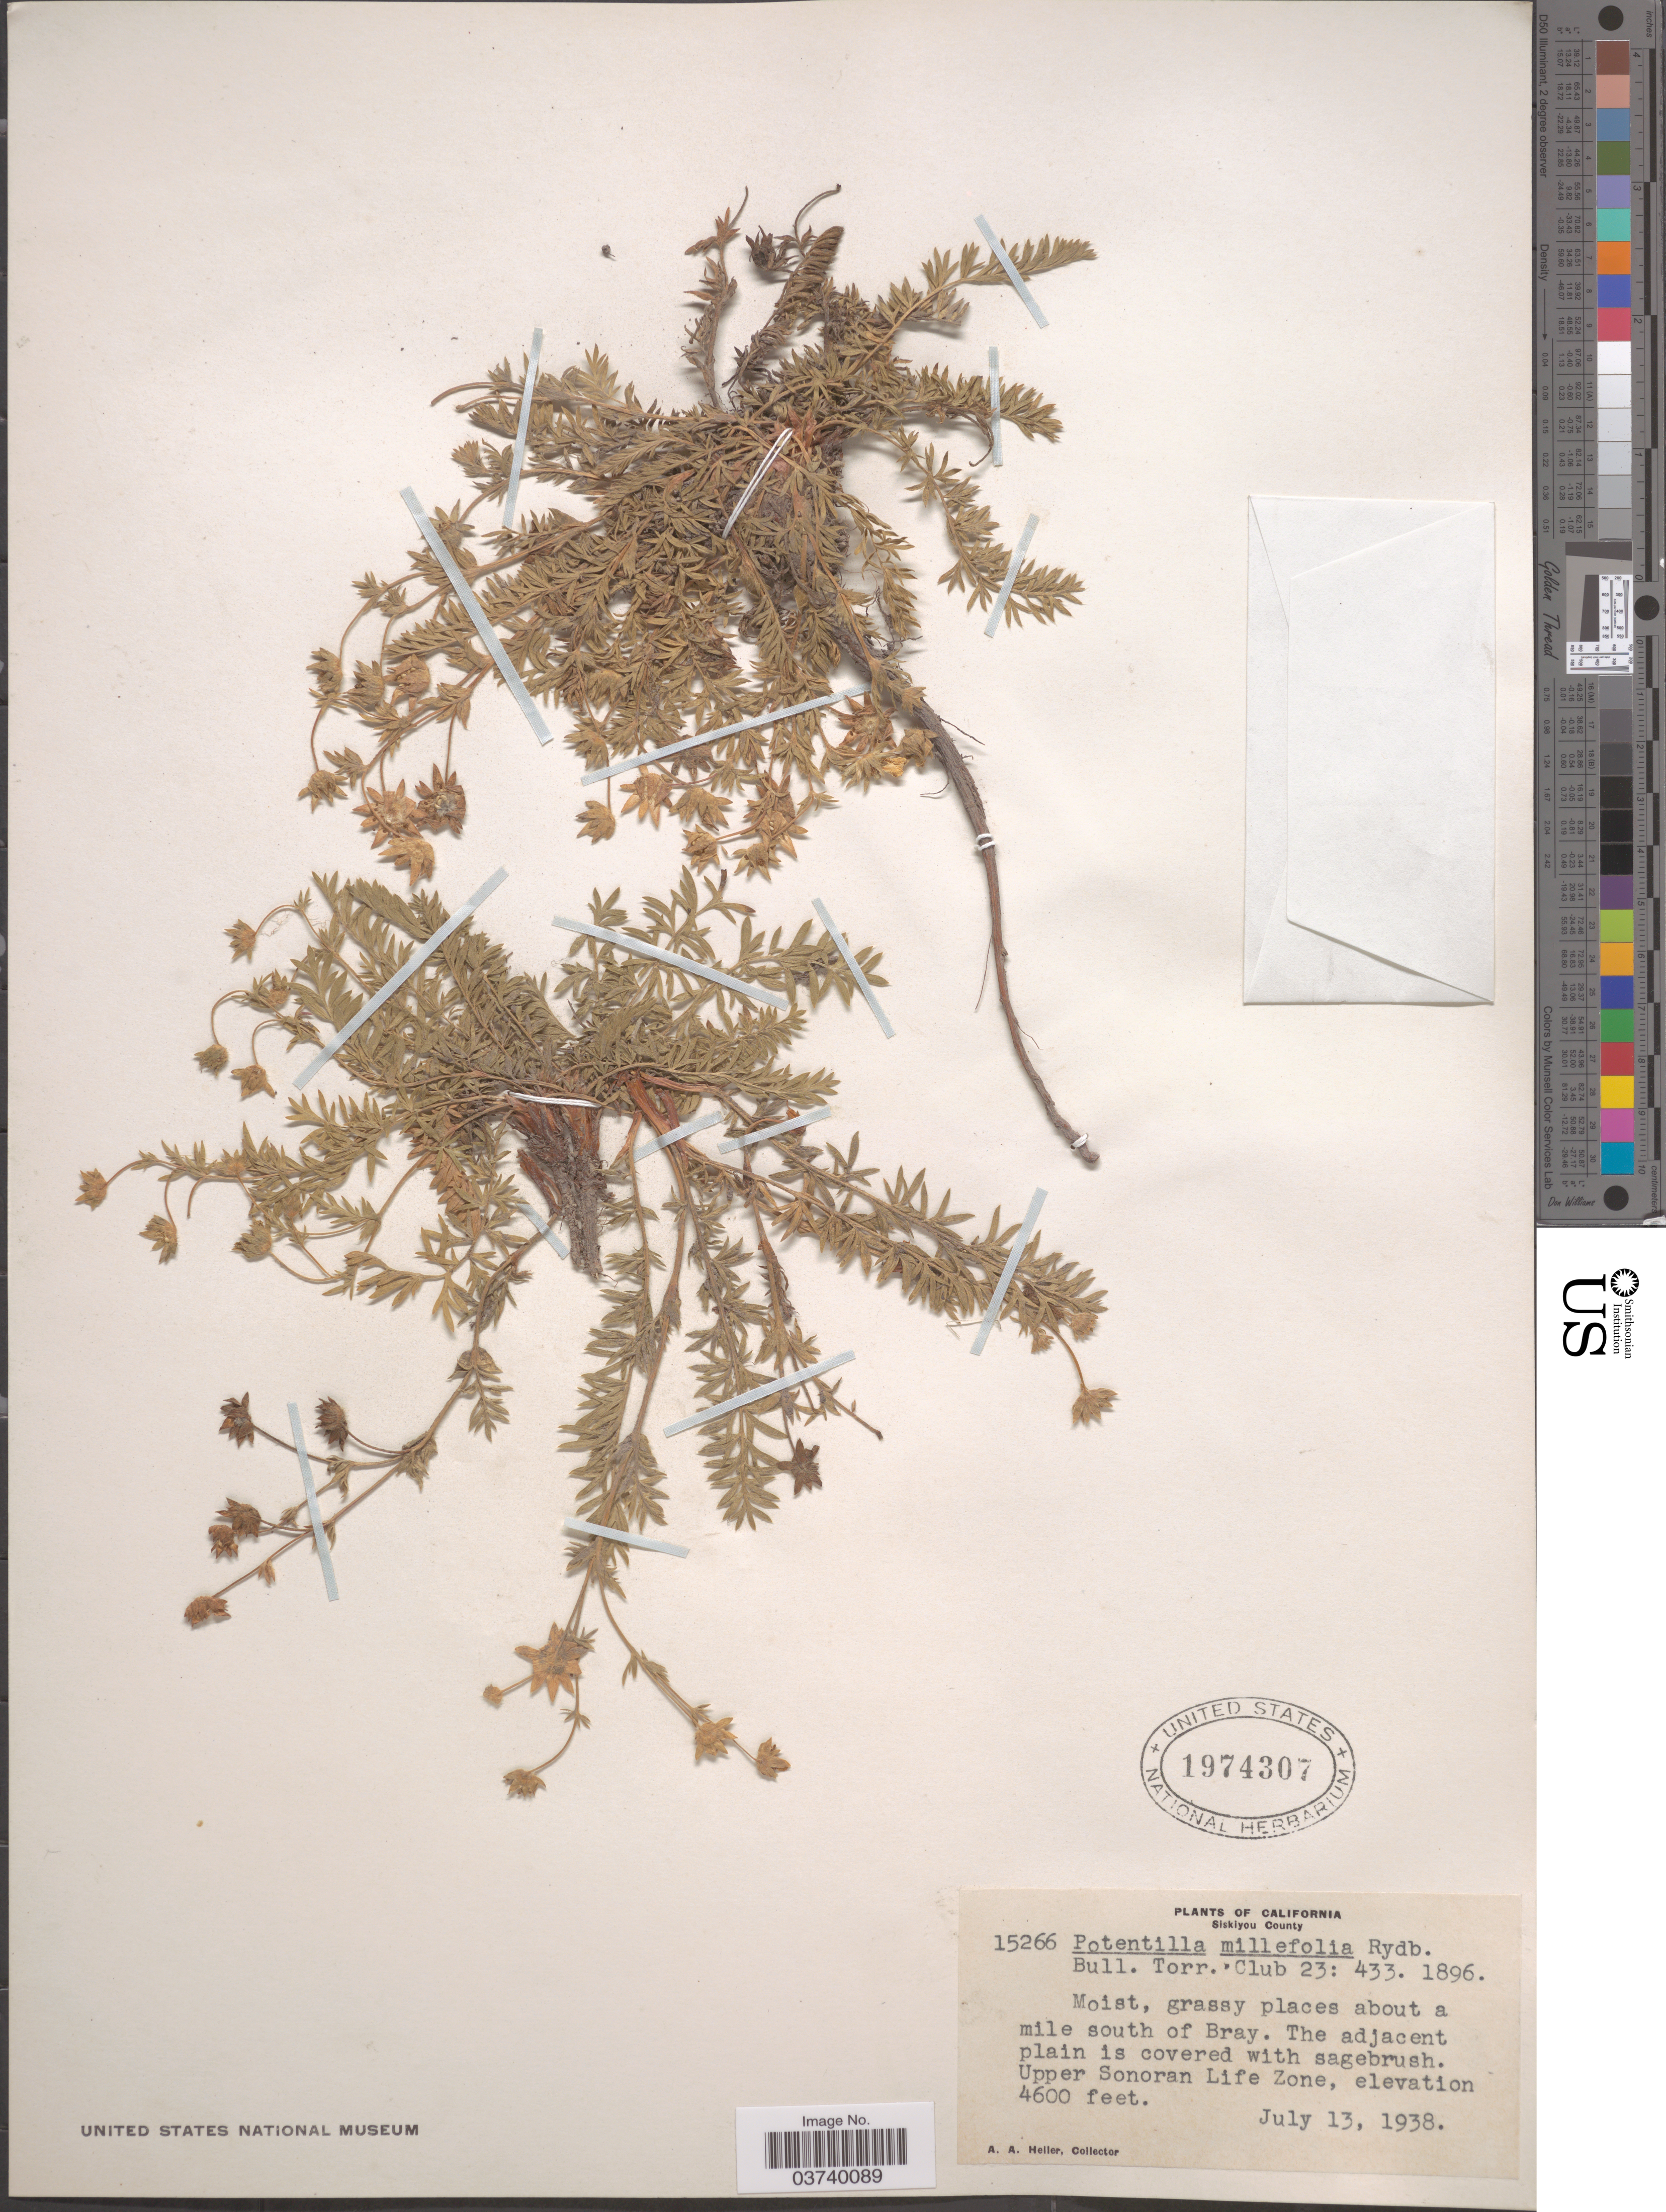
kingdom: Plantae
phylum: Tracheophyta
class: Magnoliopsida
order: Rosales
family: Rosaceae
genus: Potentilla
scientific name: Potentilla millefolia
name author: Rydb.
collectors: A. A. Heller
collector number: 15266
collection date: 1938-07-13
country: United States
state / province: California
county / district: Siskiyou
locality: Siskiyou County. About a mile south of Bray. Upper Sonoran Life Zone.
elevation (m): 1402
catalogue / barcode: US 1974307